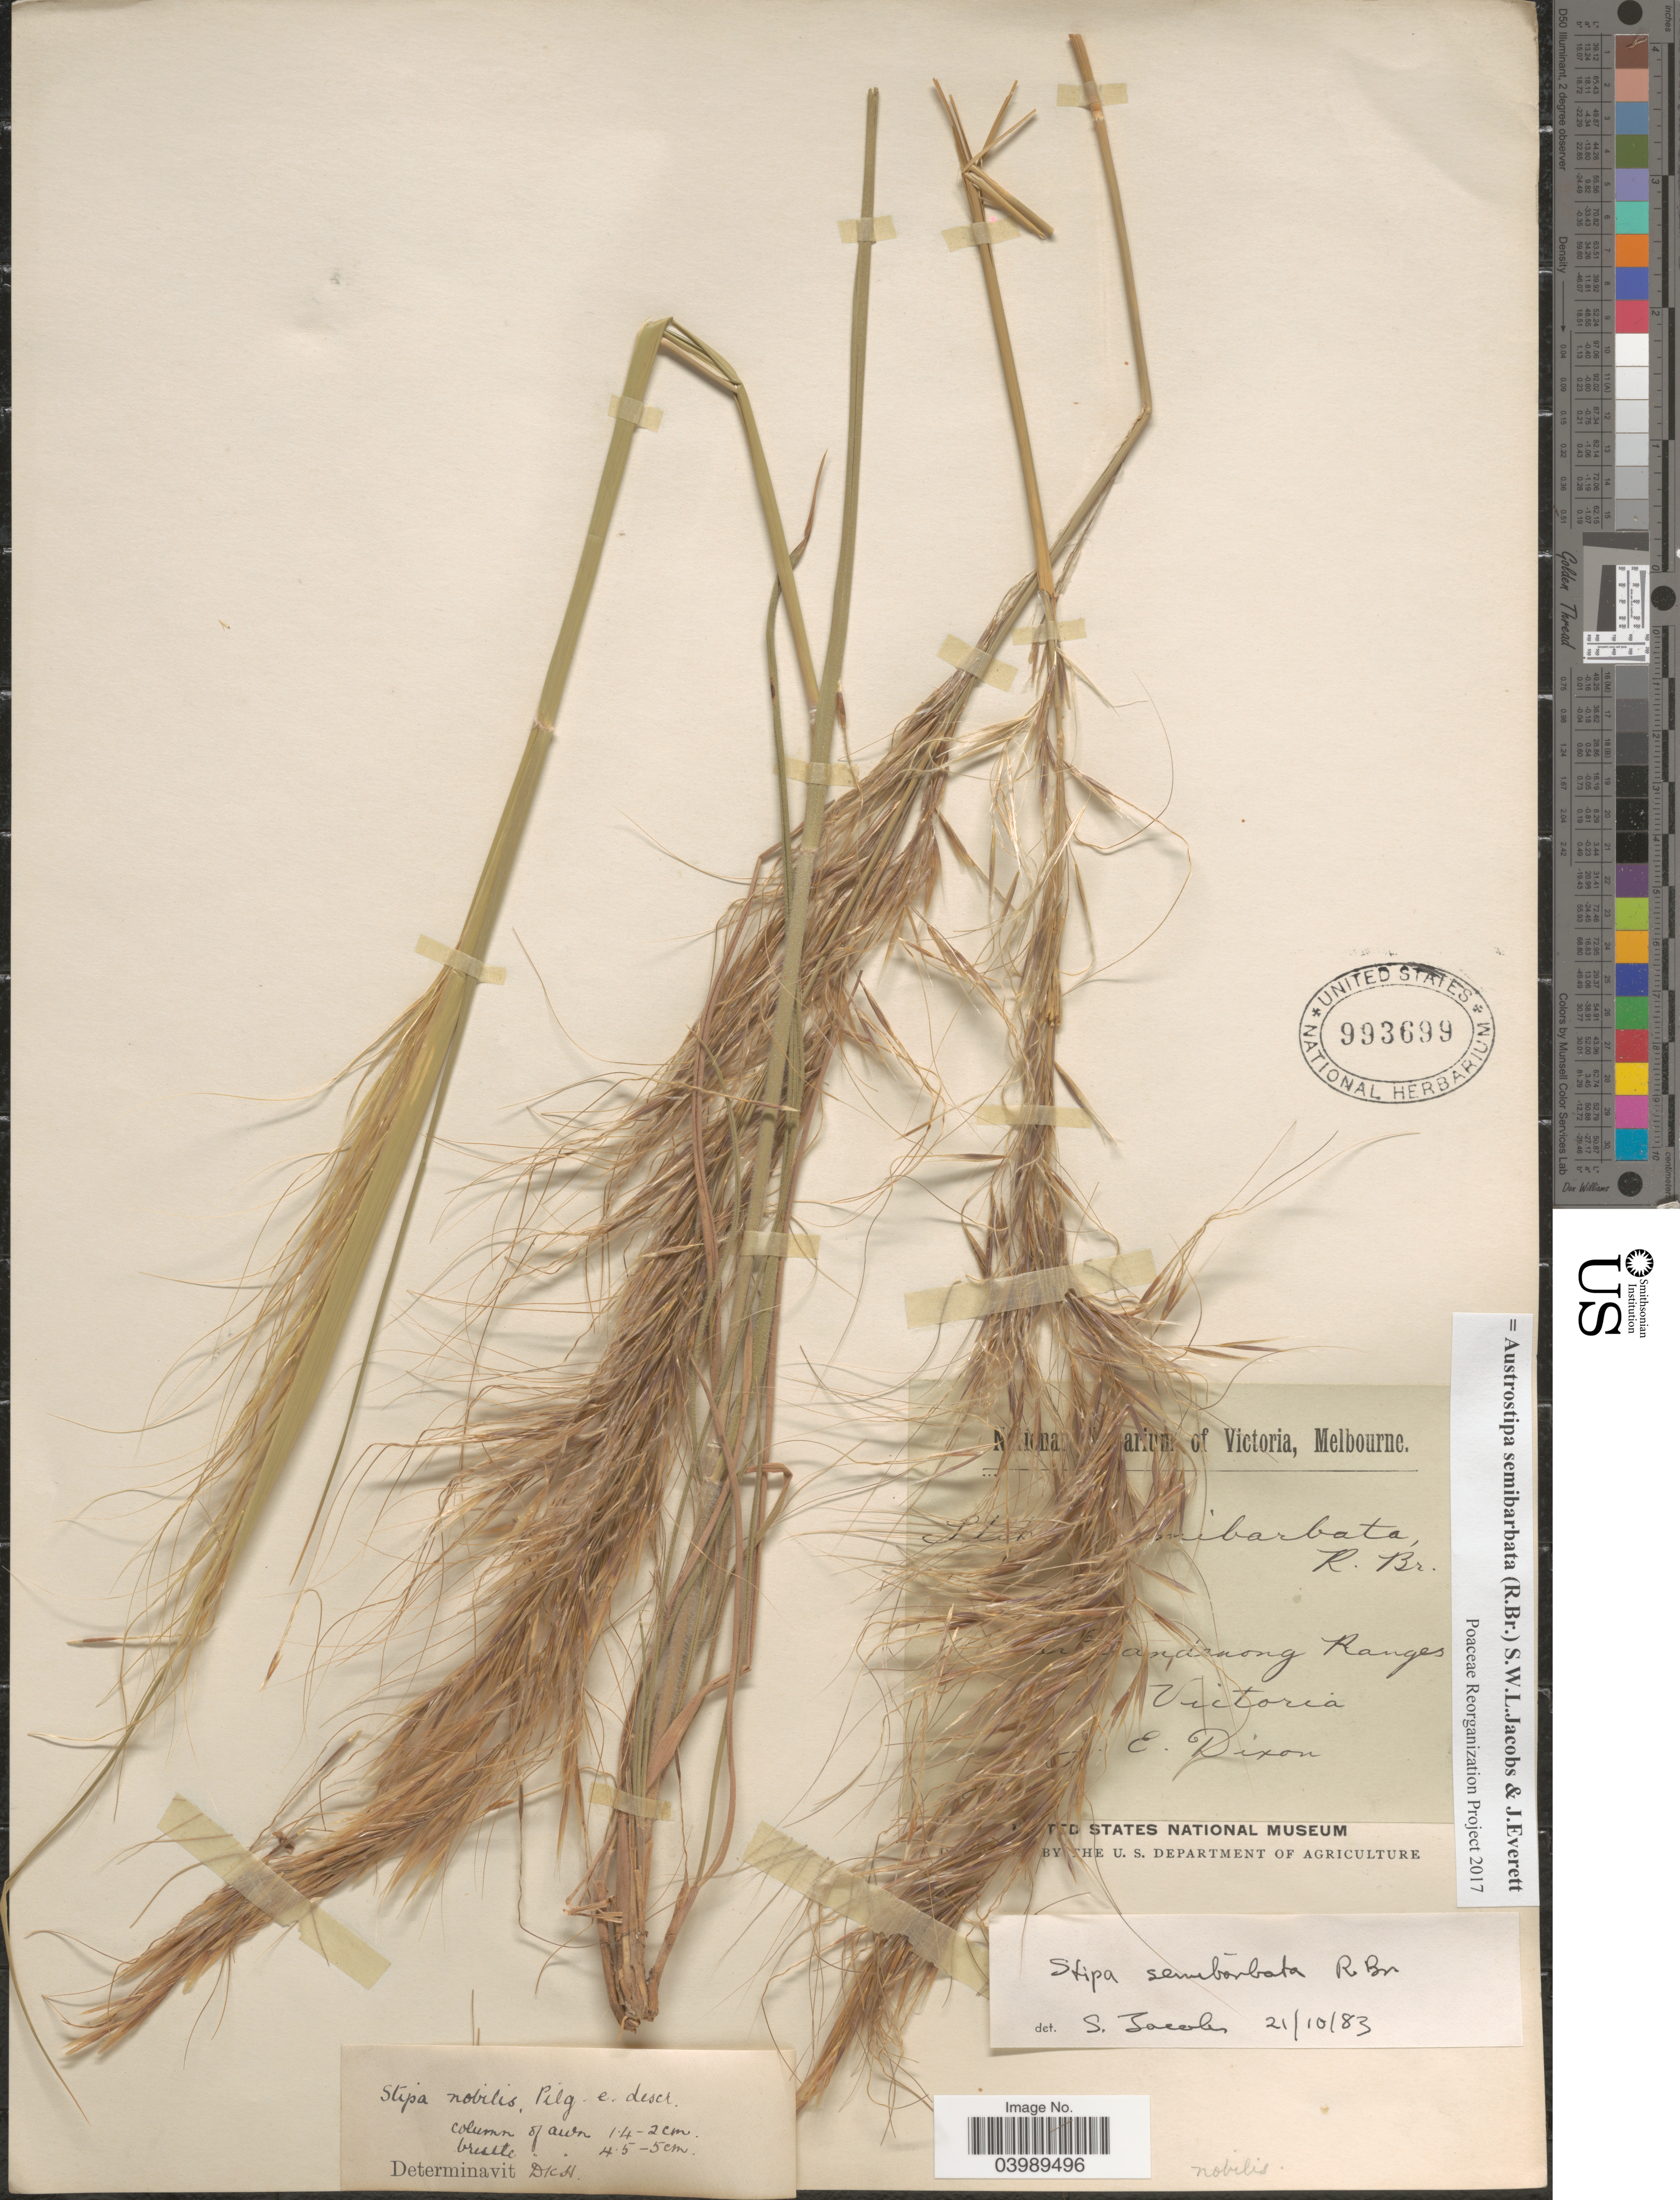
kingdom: Plantae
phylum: Tracheophyta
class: Liliopsida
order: Poales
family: Poaceae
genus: Austrostipa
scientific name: Austrostipa semibarbata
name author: (R. Br.) S.W.L. Jacobs & J. Everett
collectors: J. Dixon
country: Australia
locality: [illegible text] Dandanong Ranges. Victoria.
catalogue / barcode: US 993699